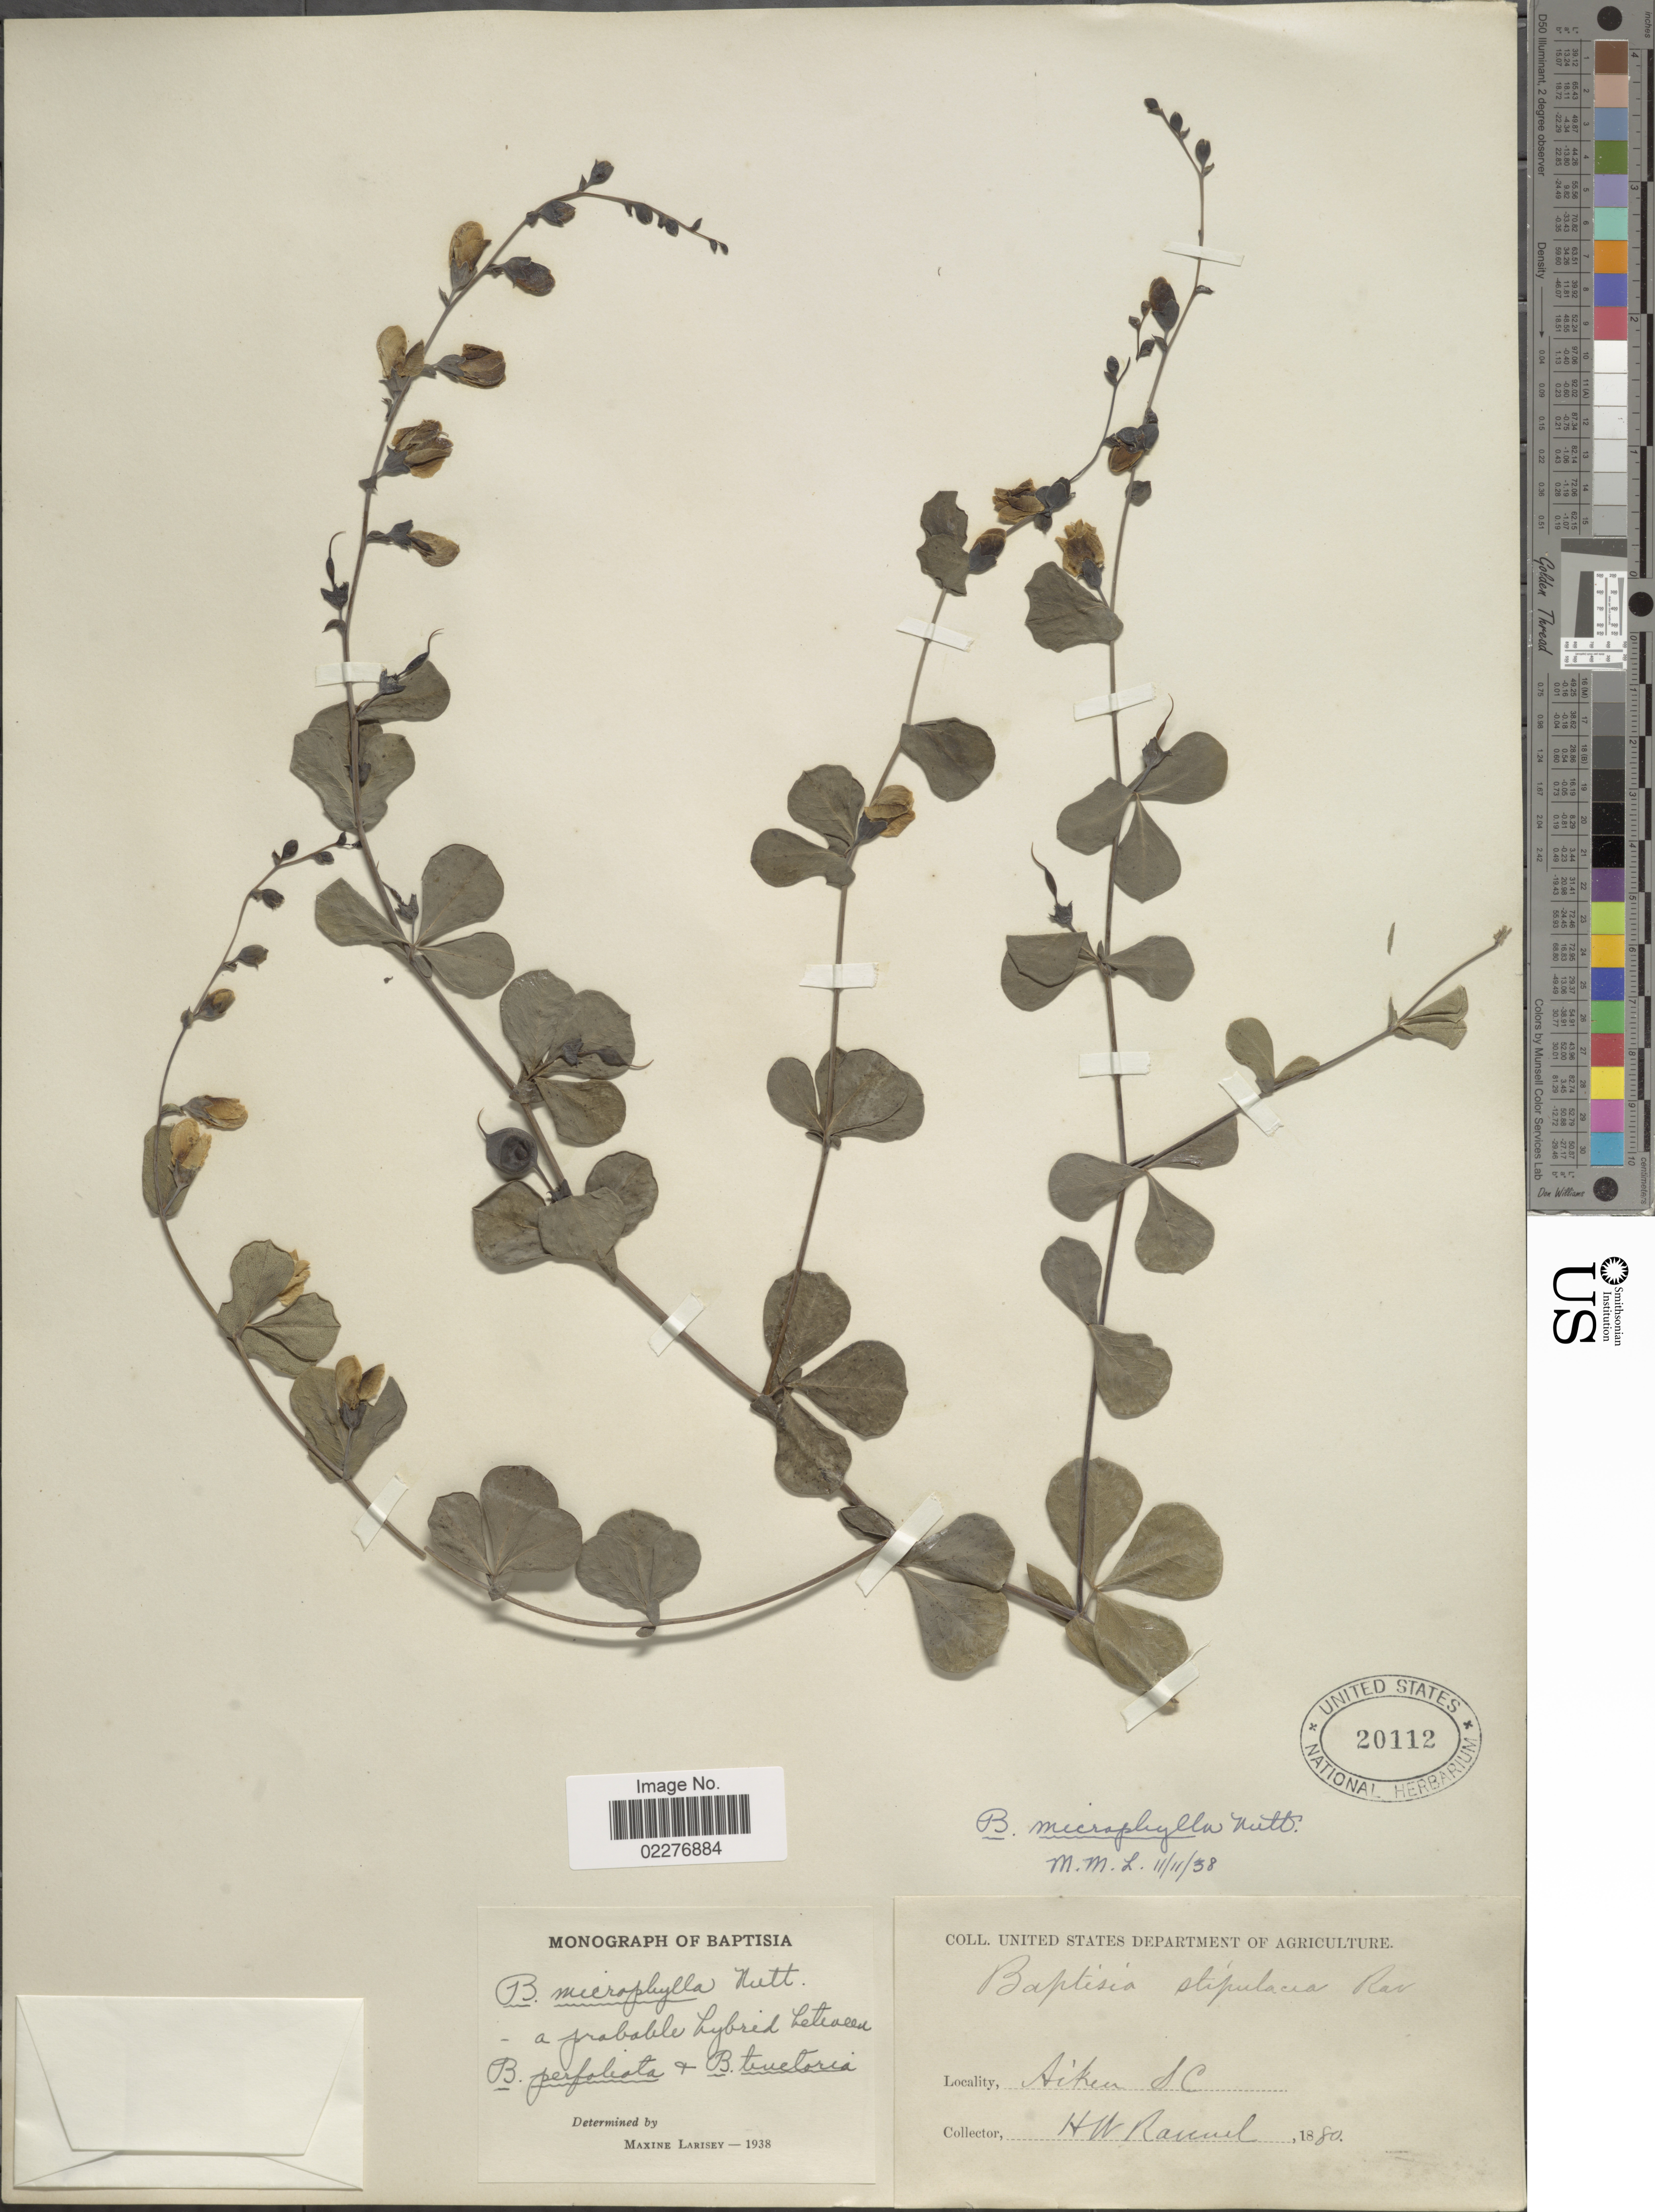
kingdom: Plantae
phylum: Tracheophyta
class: Magnoliopsida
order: Fabales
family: Fabaceae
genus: Baptisia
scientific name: Baptisia microphylla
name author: Nutt.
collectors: H. Ravenel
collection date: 1880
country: United States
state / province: South Carolina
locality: Aiken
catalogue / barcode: US 20112